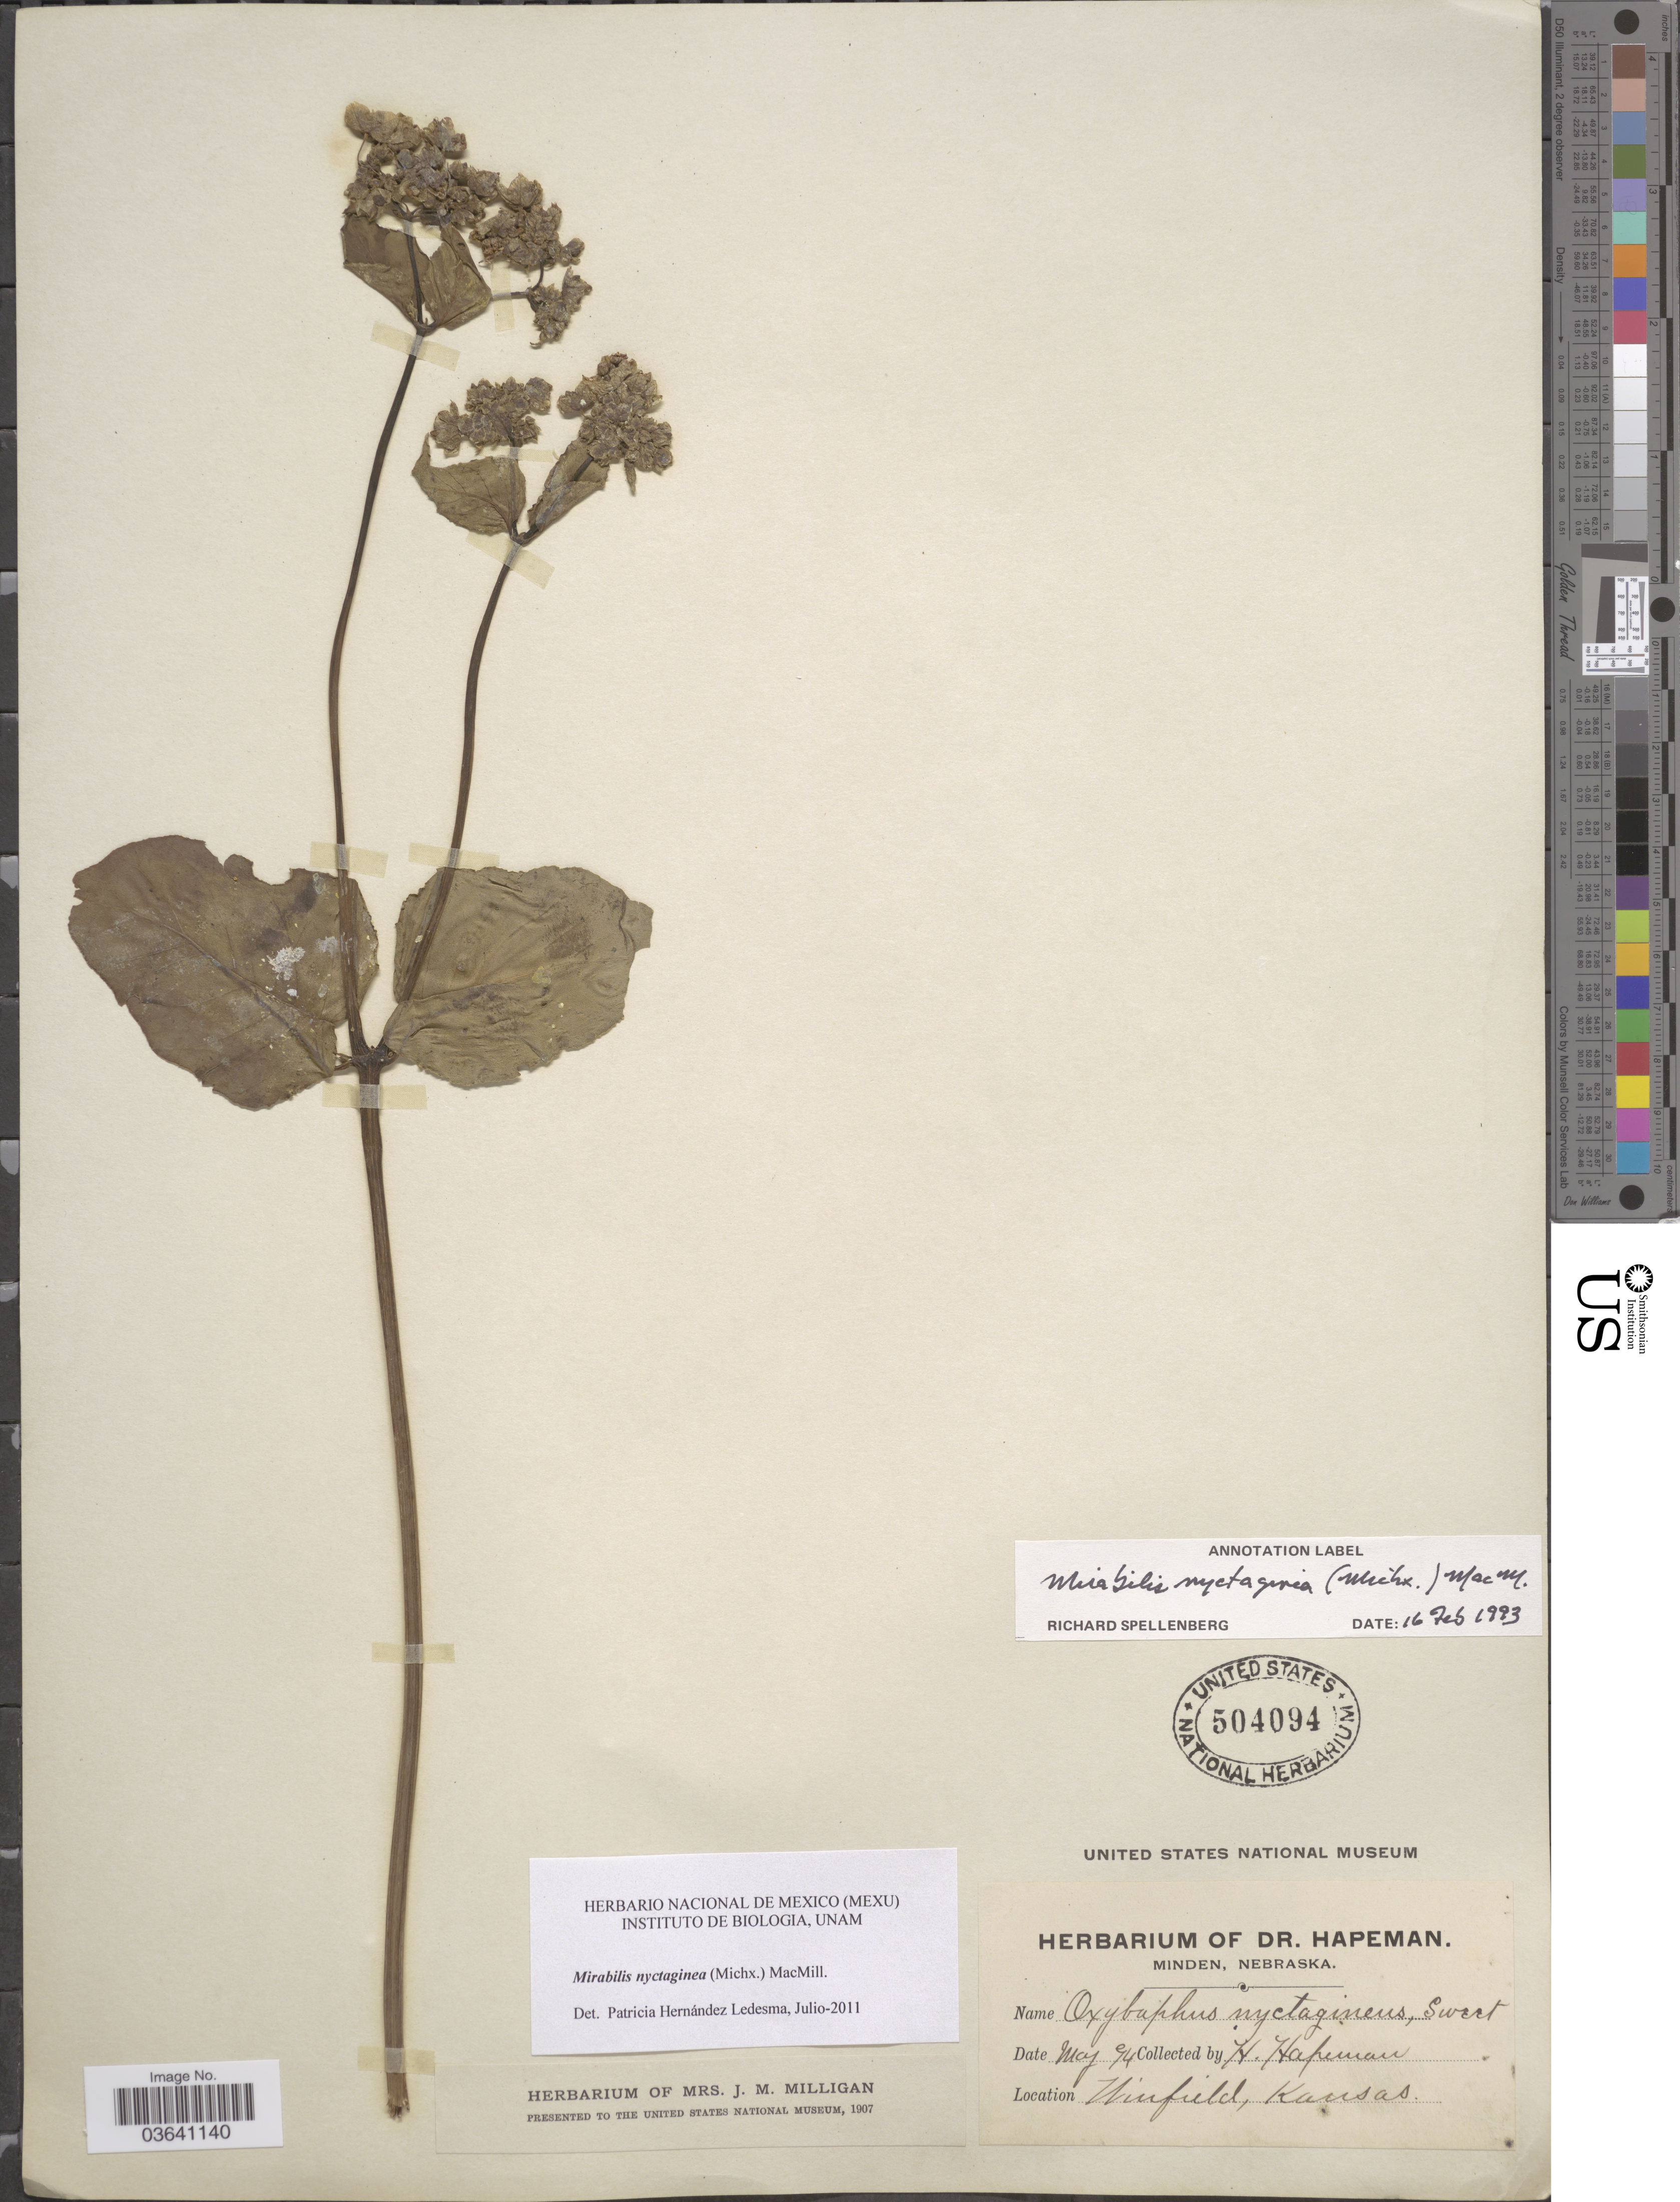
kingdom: Plantae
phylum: Tracheophyta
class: Magnoliopsida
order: Caryophyllales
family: Nyctaginaceae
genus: Mirabilis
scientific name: Mirabilis nyctaginea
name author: (Michx.) MacMill.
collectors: H. Hapeman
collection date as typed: Transcribed d/m/y: /5/94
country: United States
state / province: Kansas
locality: Winfield.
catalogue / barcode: US 504094